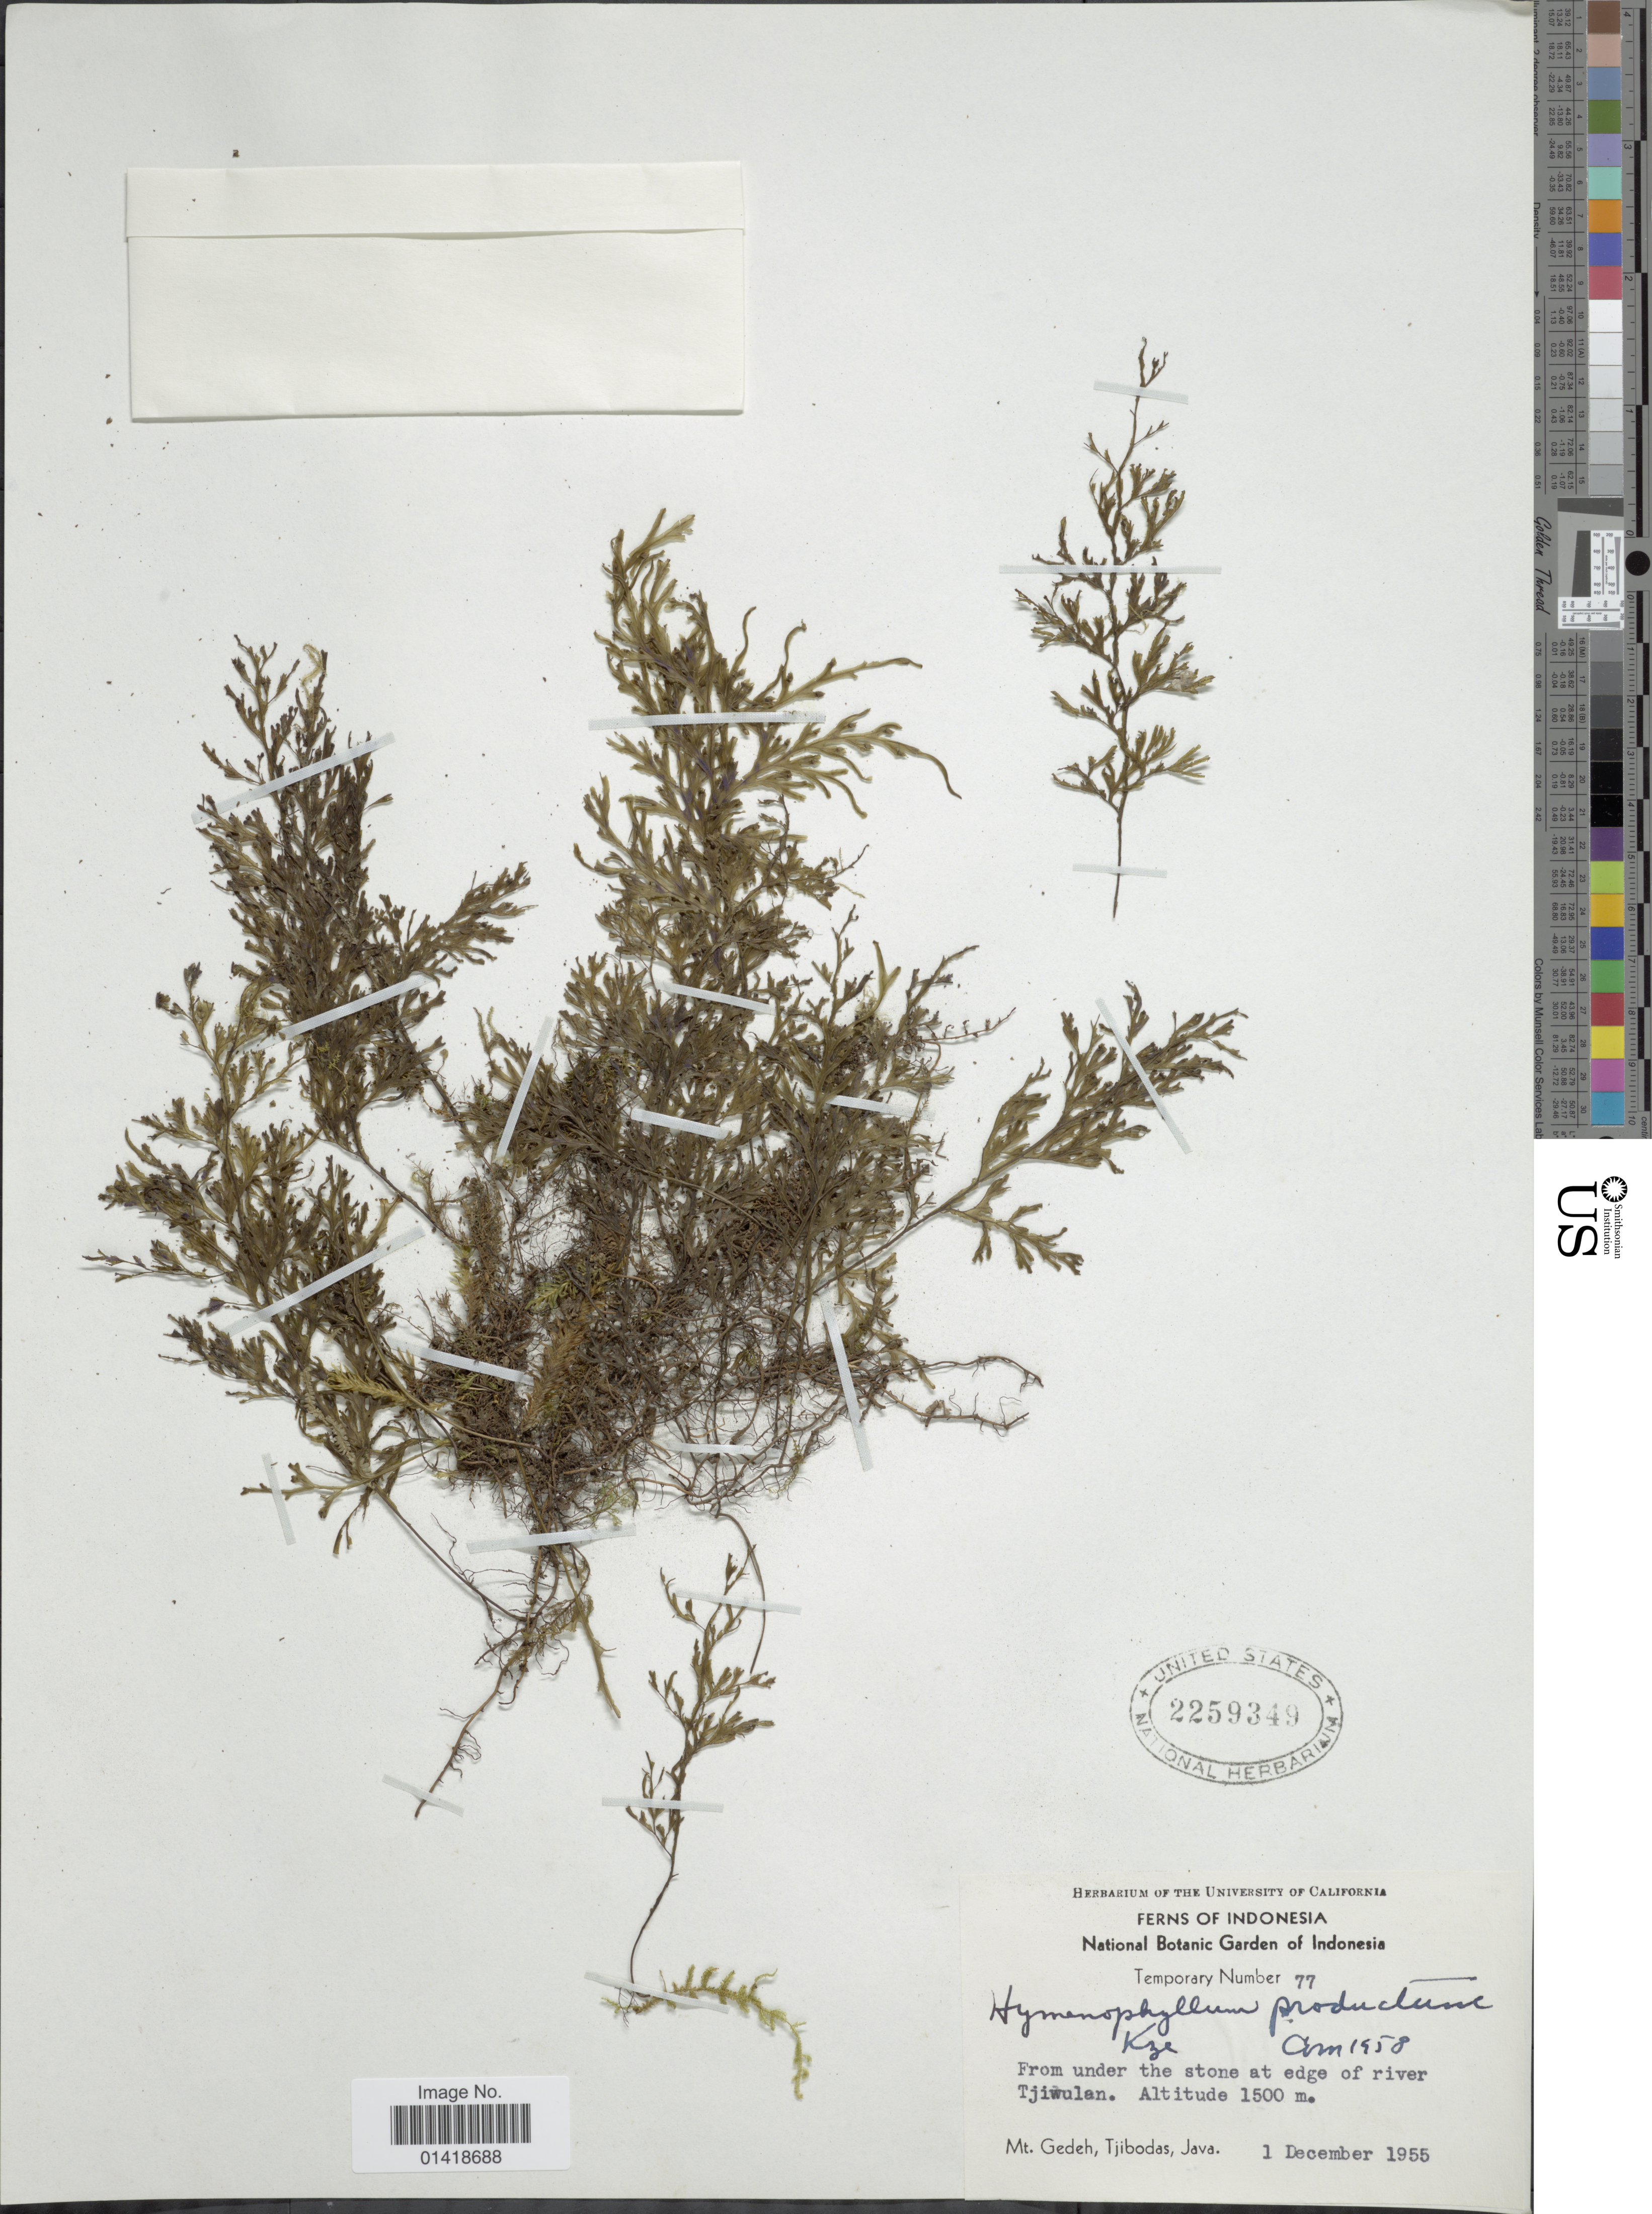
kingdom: Plantae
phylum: Tracheophyta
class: Polypodiopsida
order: Hymenophyllales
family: Hymenophyllaceae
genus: Hymenophyllum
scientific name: Hymenophyllum productum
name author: Kunze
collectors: ex herb. Univ. of California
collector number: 77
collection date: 1955-12-01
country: Indonesia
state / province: Java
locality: From under the stone at edge of river Tjiwulan. Mt. Gedeh, Tjibodas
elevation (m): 1500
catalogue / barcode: US 2259349